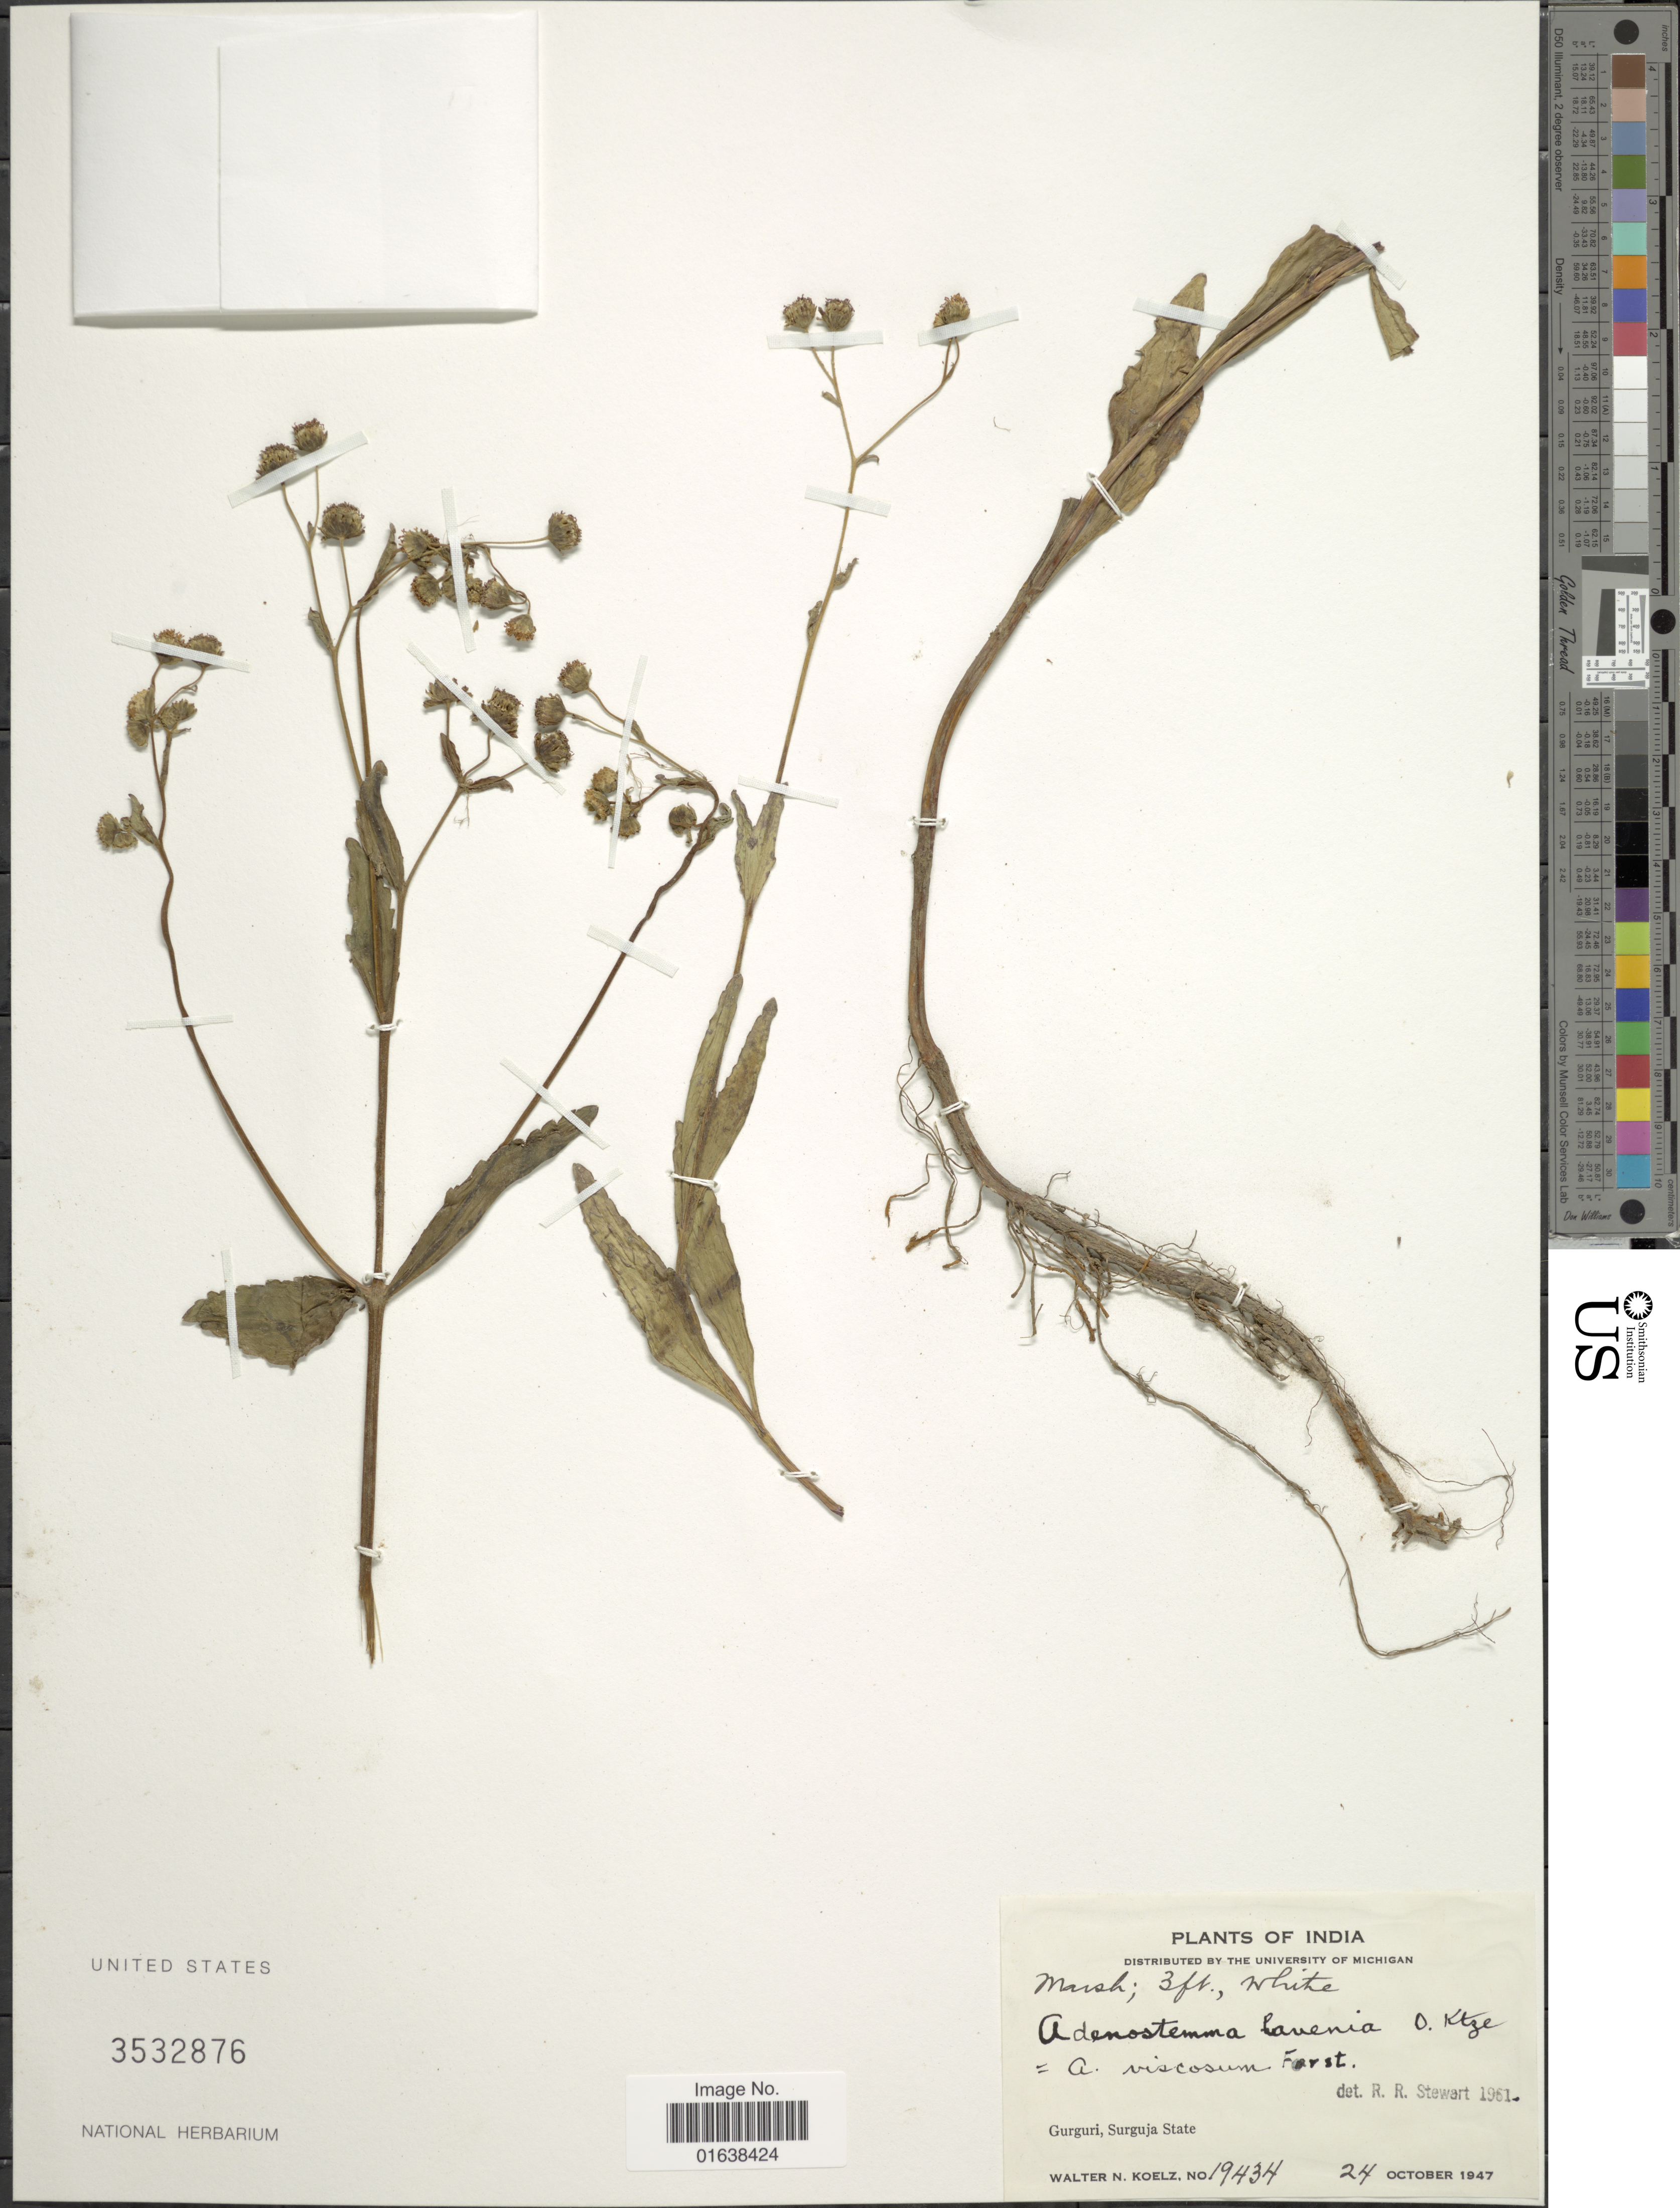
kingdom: Plantae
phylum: Tracheophyta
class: Magnoliopsida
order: Asterales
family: Asteraceae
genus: Adenostemma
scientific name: Adenostemma lavenia var. lavenia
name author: Kuntze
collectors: W. N. Koelz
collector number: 19434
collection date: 1947-10-24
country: India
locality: India. Gurguri, Surguja State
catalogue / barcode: US 3532876